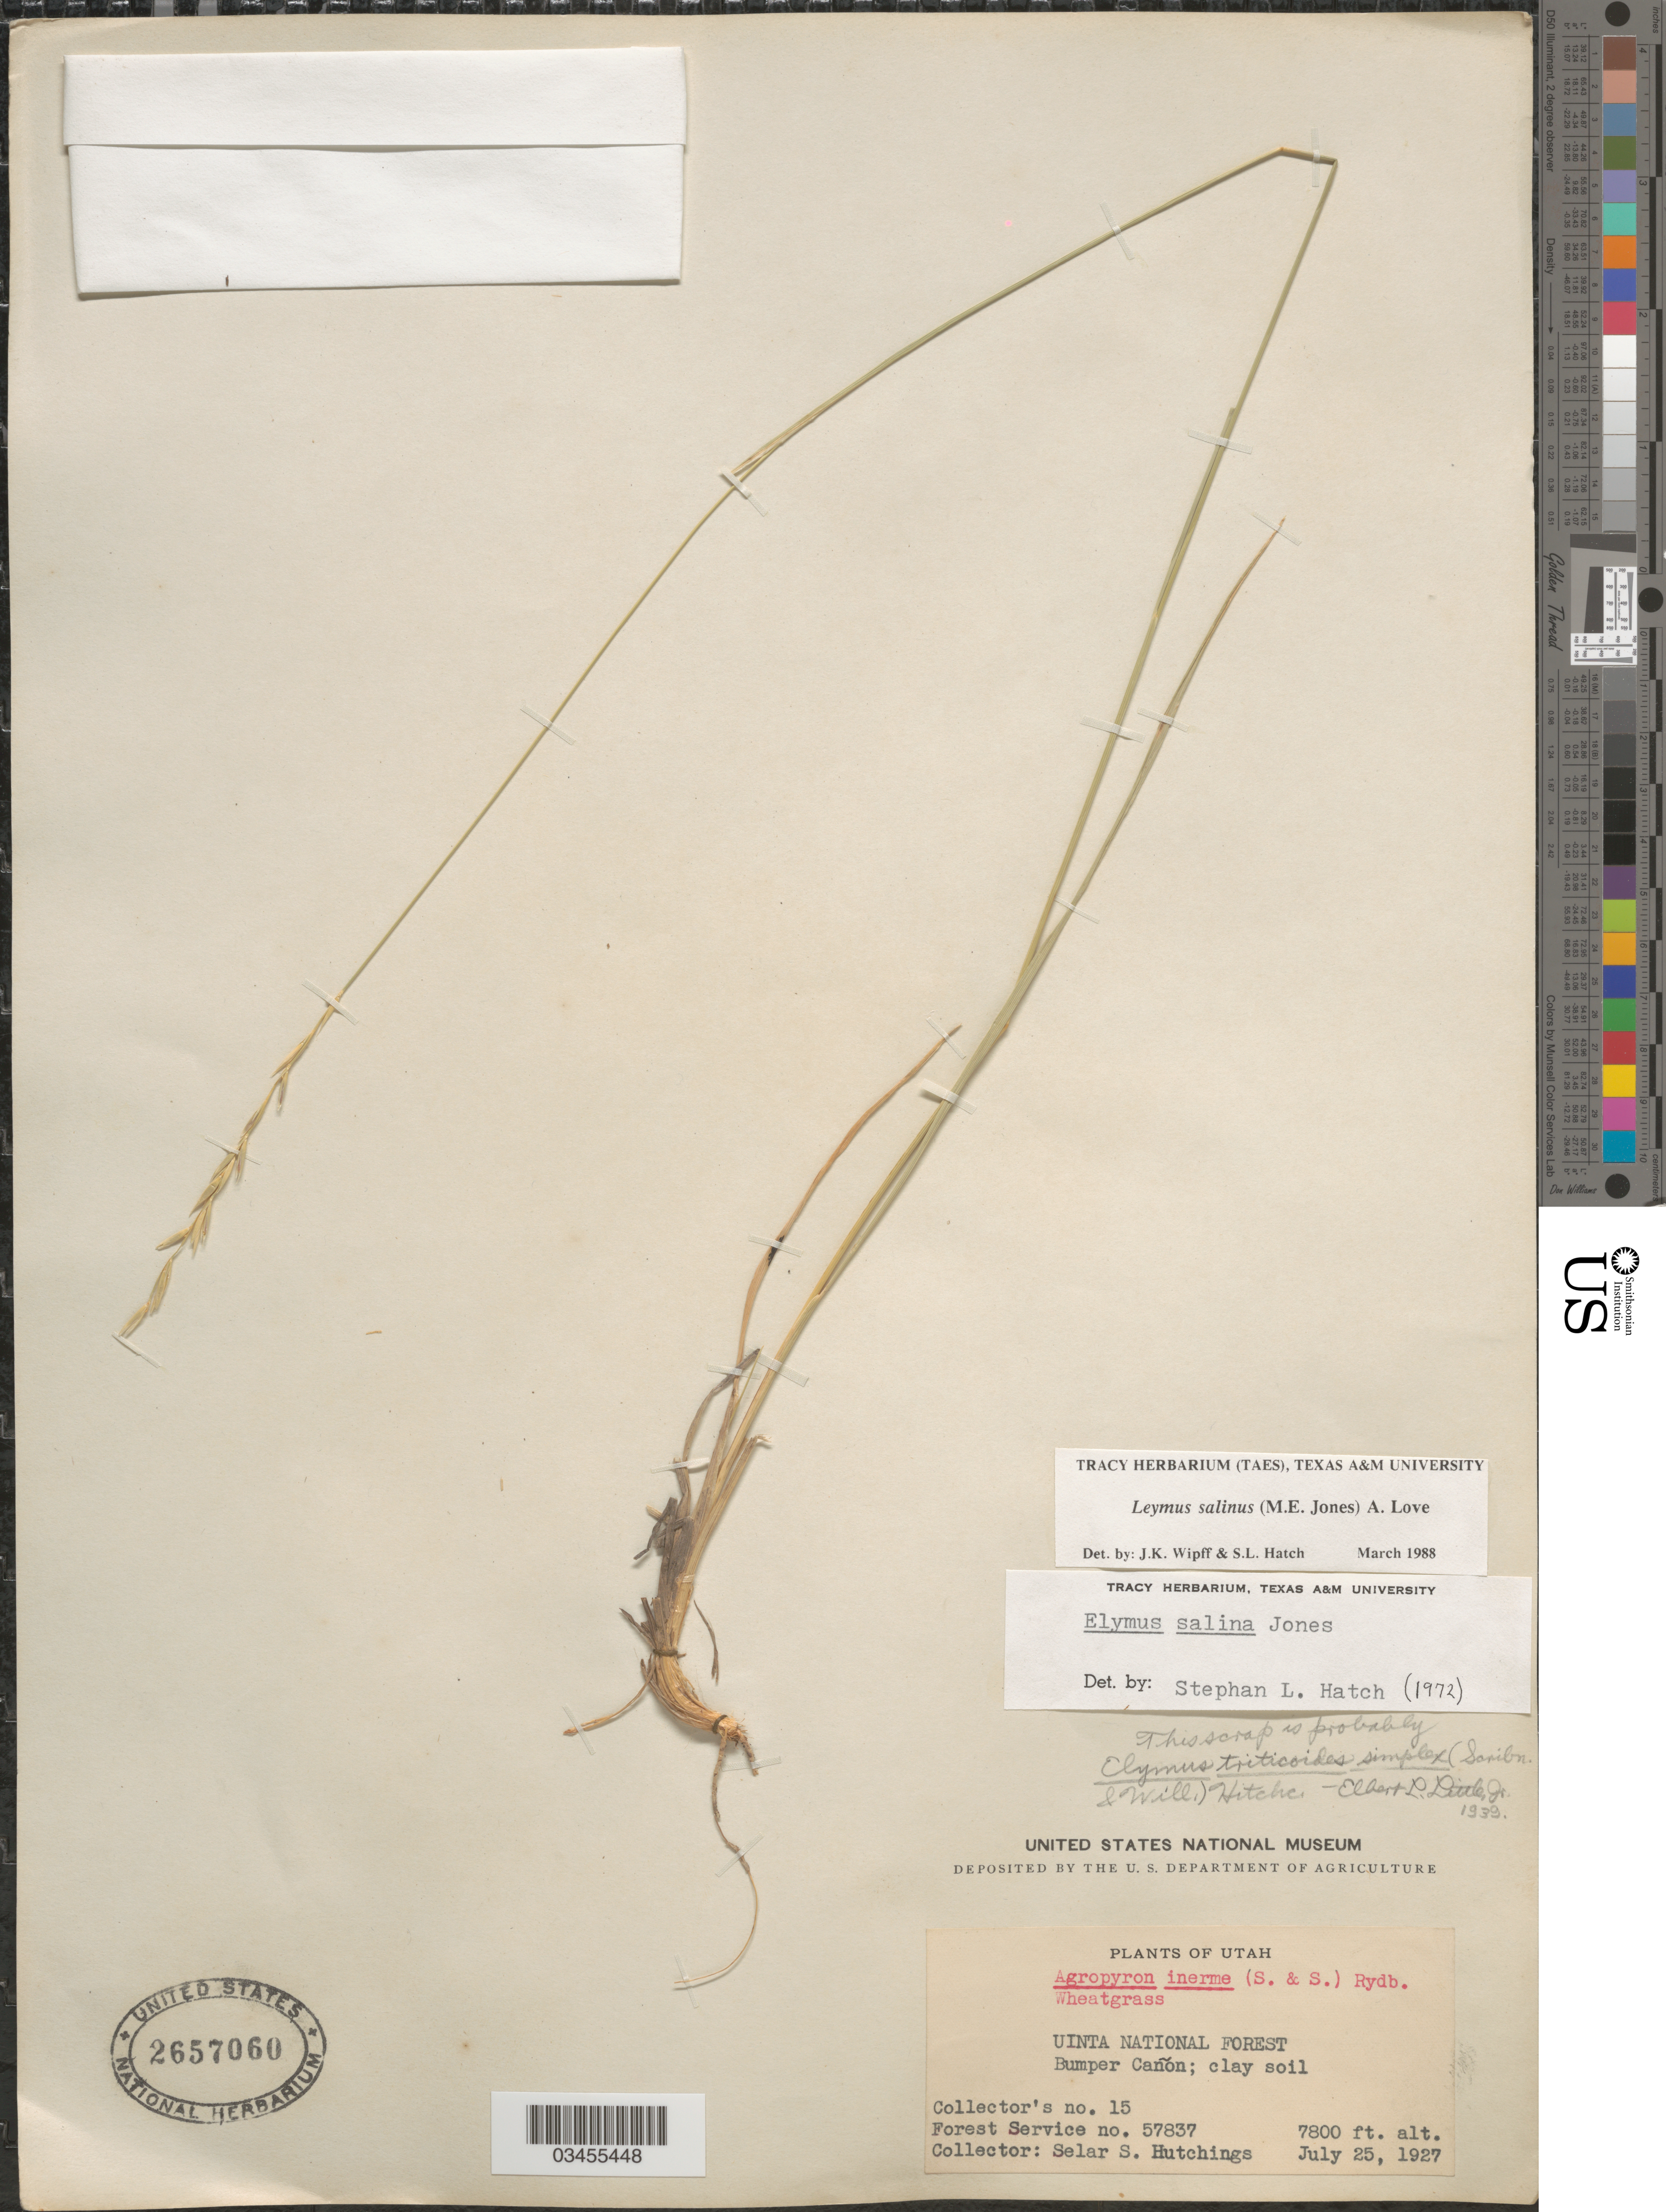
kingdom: Plantae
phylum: Tracheophyta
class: Liliopsida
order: Poales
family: Poaceae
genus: Leymus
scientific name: Leymus salina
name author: (M.E. Jones) Á. Löve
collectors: S. Hutchings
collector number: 15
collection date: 1927-07-25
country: United States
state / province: Utah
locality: Uinta National Forest. Bumper Cañon.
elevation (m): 2377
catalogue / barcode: US 2657060